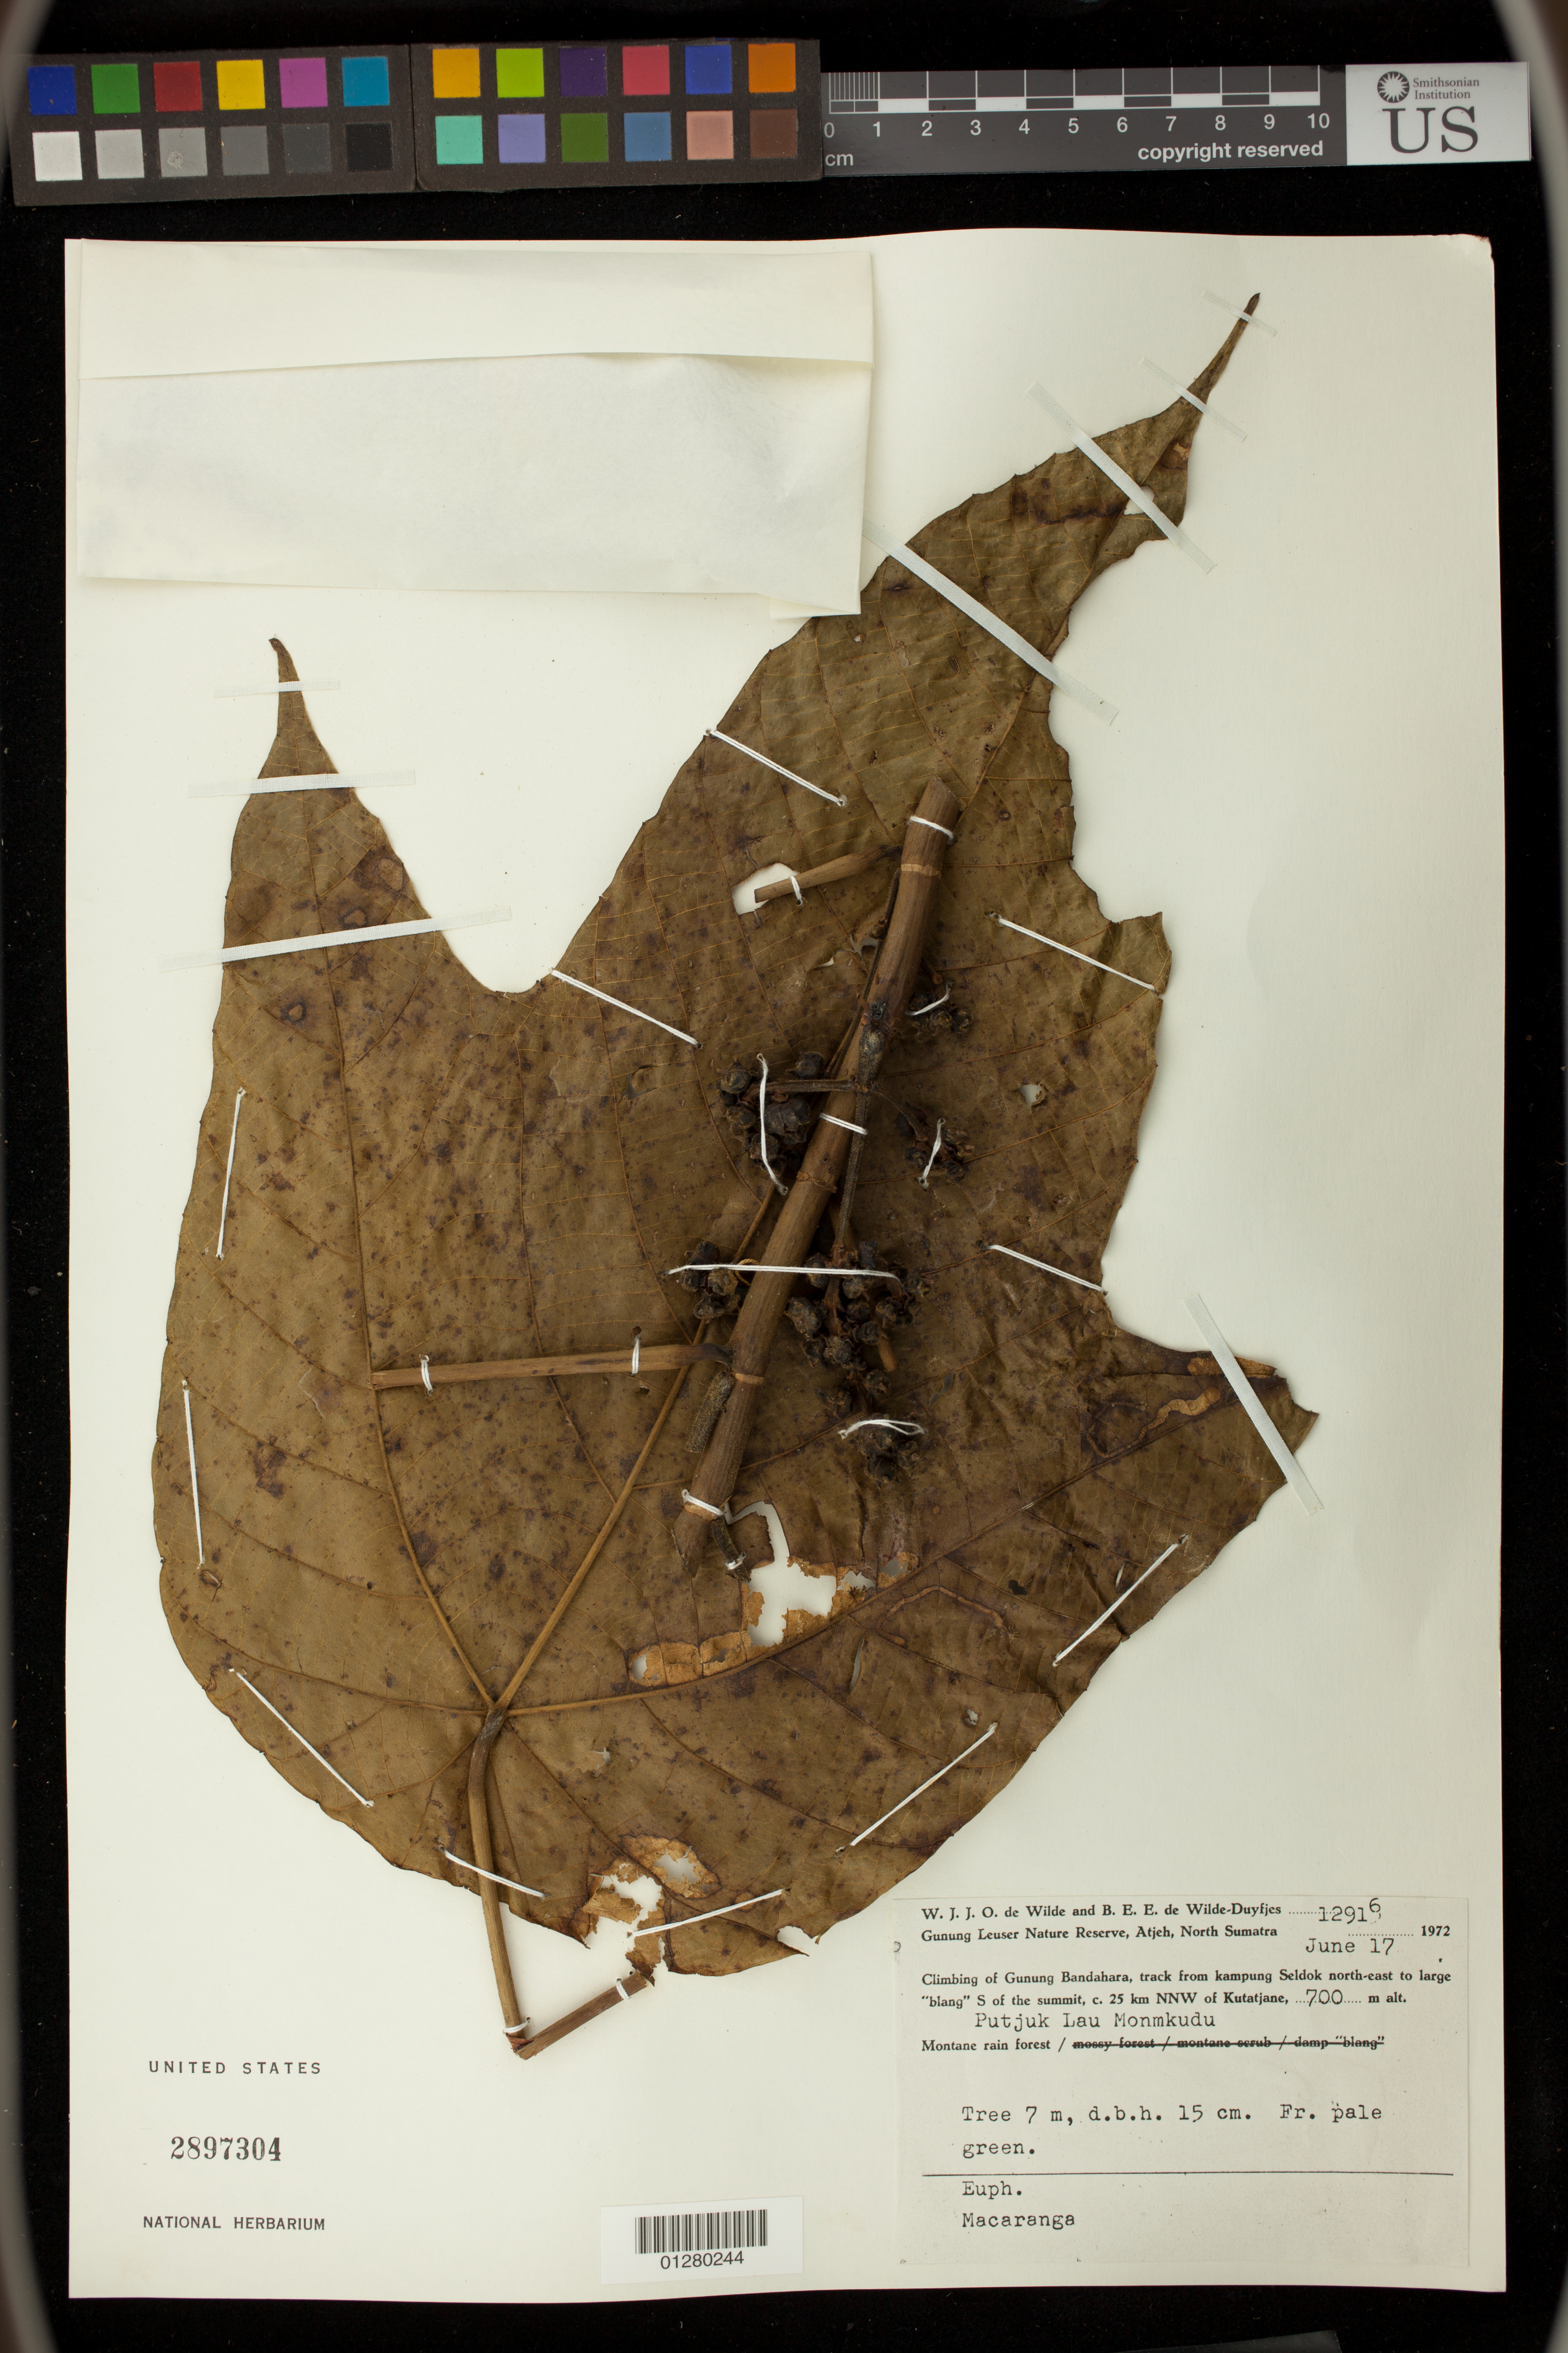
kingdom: Plantae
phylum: Tracheophyta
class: Magnoliopsida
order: Malpighiales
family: Euphorbiaceae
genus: Macaranga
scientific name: Macaranga sp.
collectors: W. J. de Wilde & B. E. de Wilde-Duyfjes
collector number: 12916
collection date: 1972-06-17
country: Indonesia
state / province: Sumatra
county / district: Sumatera Utara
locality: Gunung Leuser Nature Reserve, Atjeh,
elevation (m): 700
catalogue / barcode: US 2897304